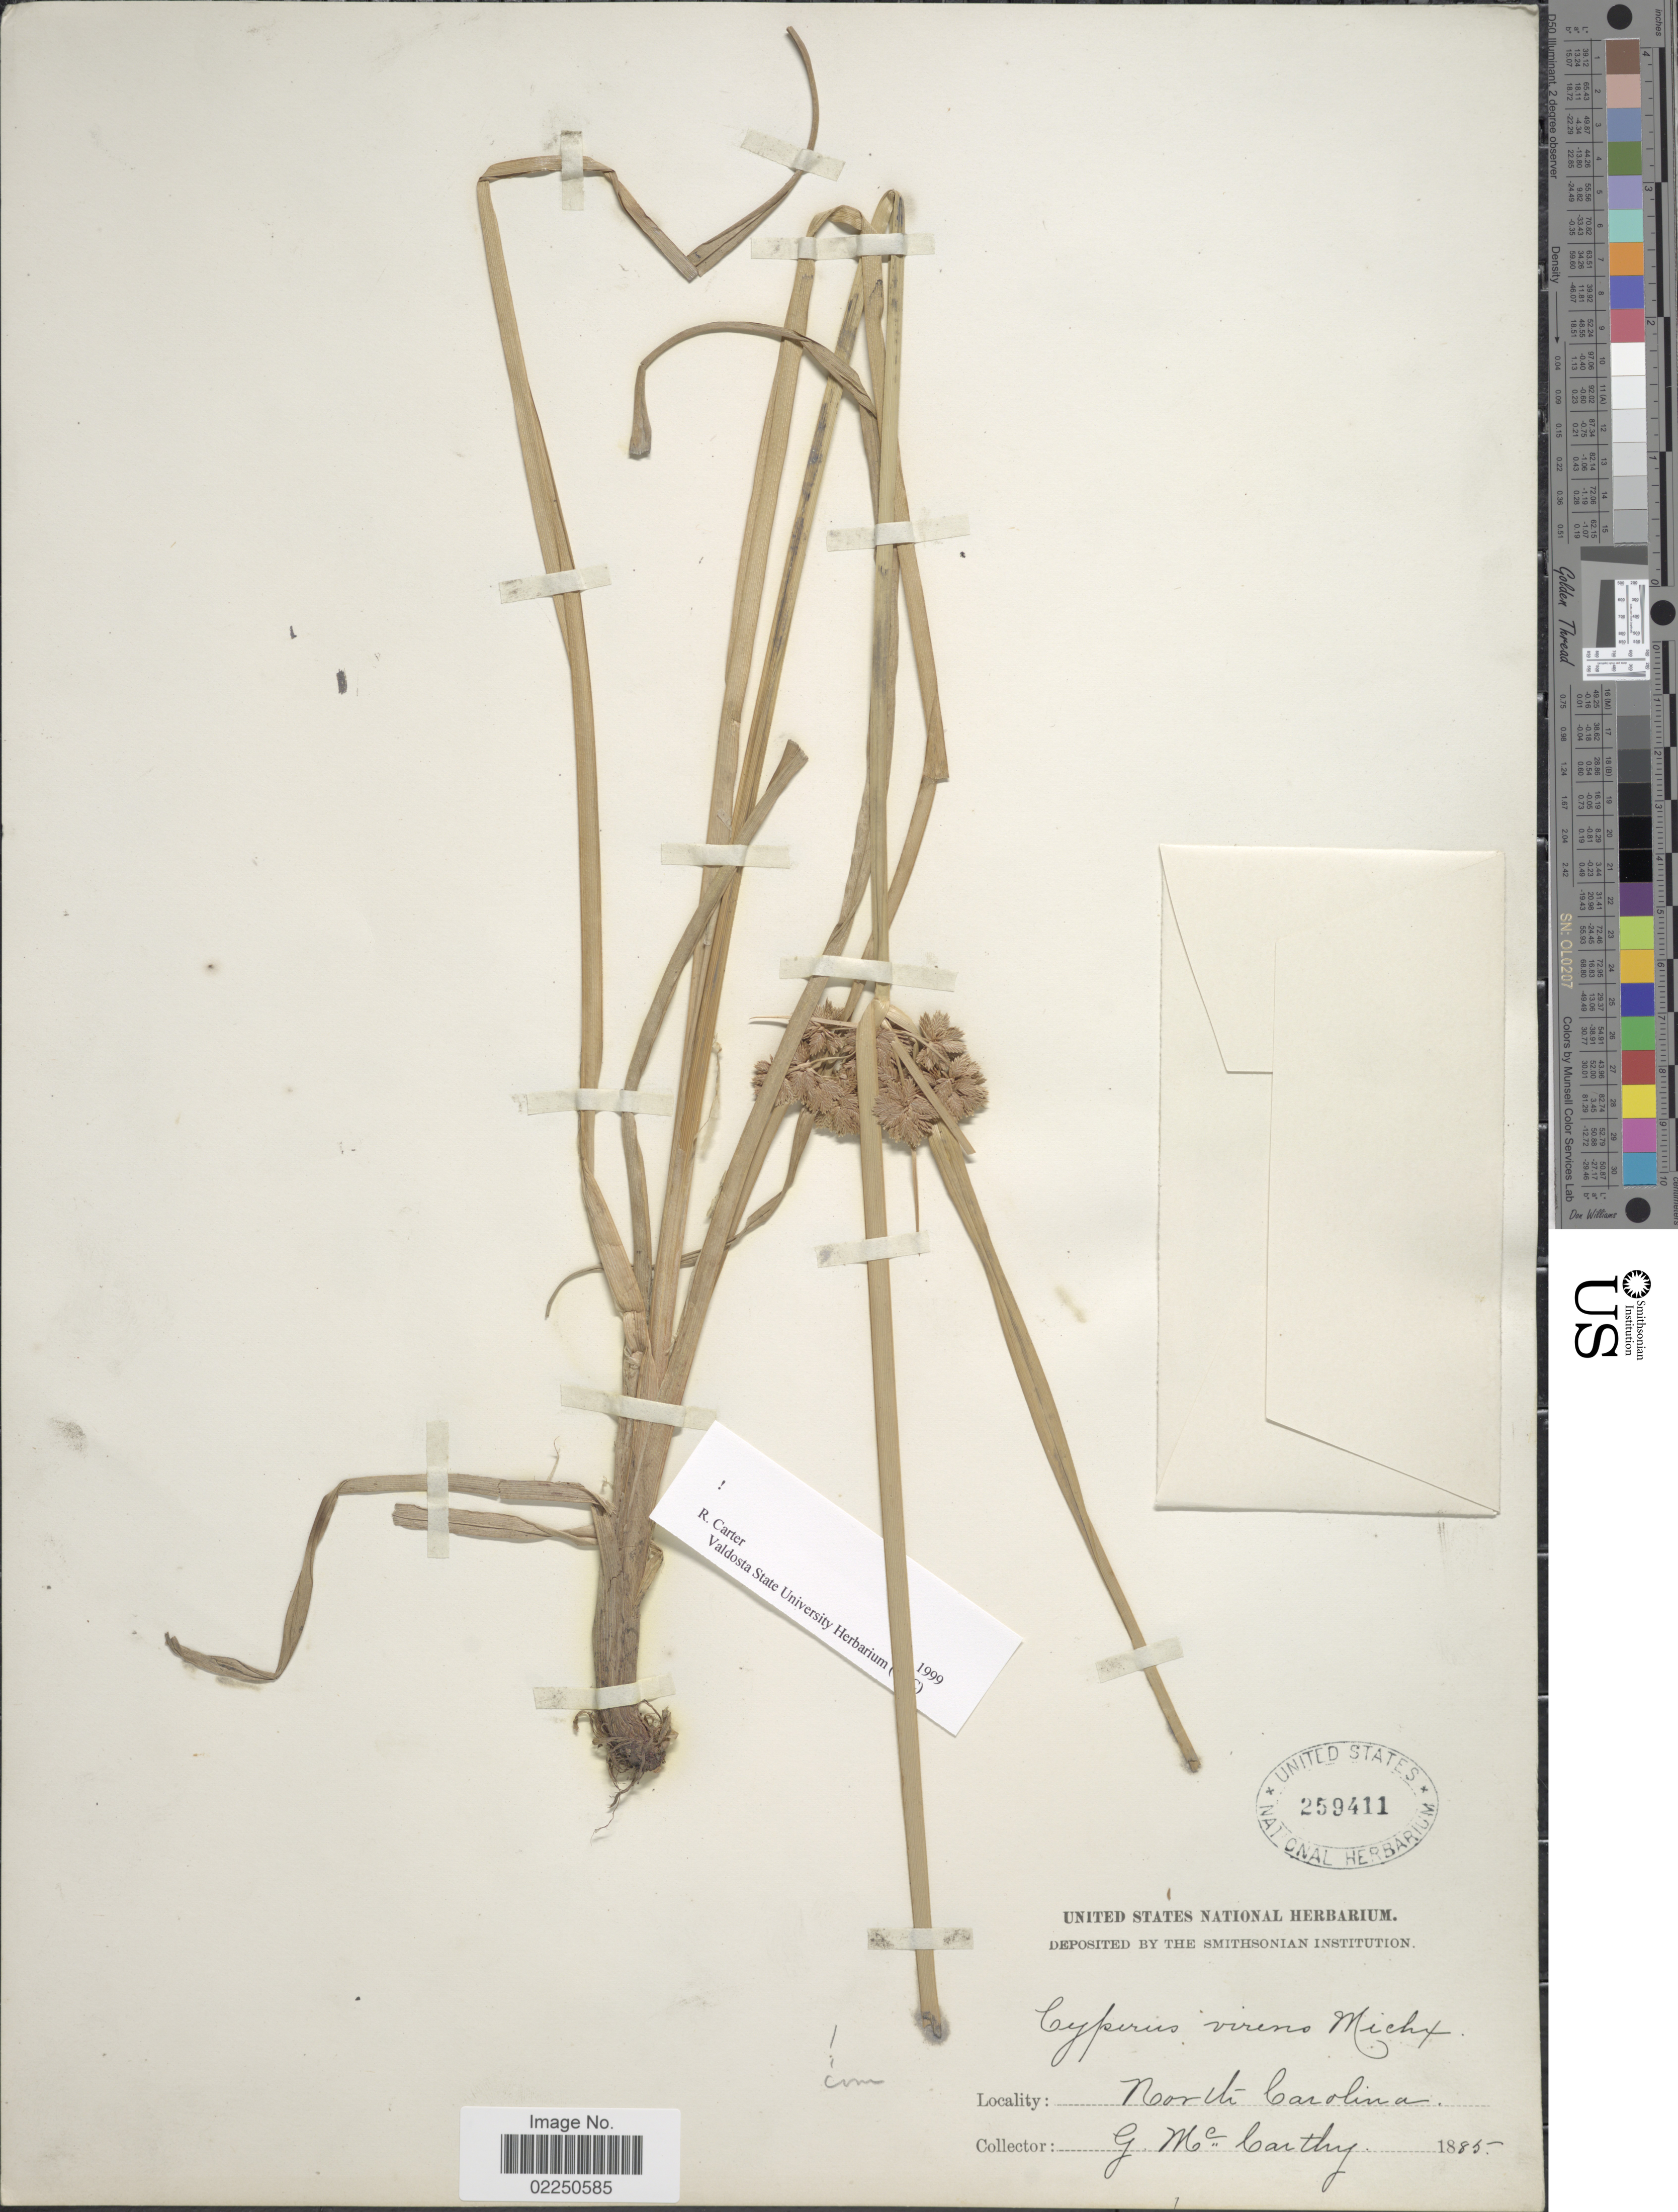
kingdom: Plantae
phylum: Tracheophyta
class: Liliopsida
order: Poales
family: Cyperaceae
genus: Cyperus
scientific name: Cyperus virens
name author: Michx.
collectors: G. McCarthy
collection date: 1885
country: United States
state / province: North Carolina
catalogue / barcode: US 259411